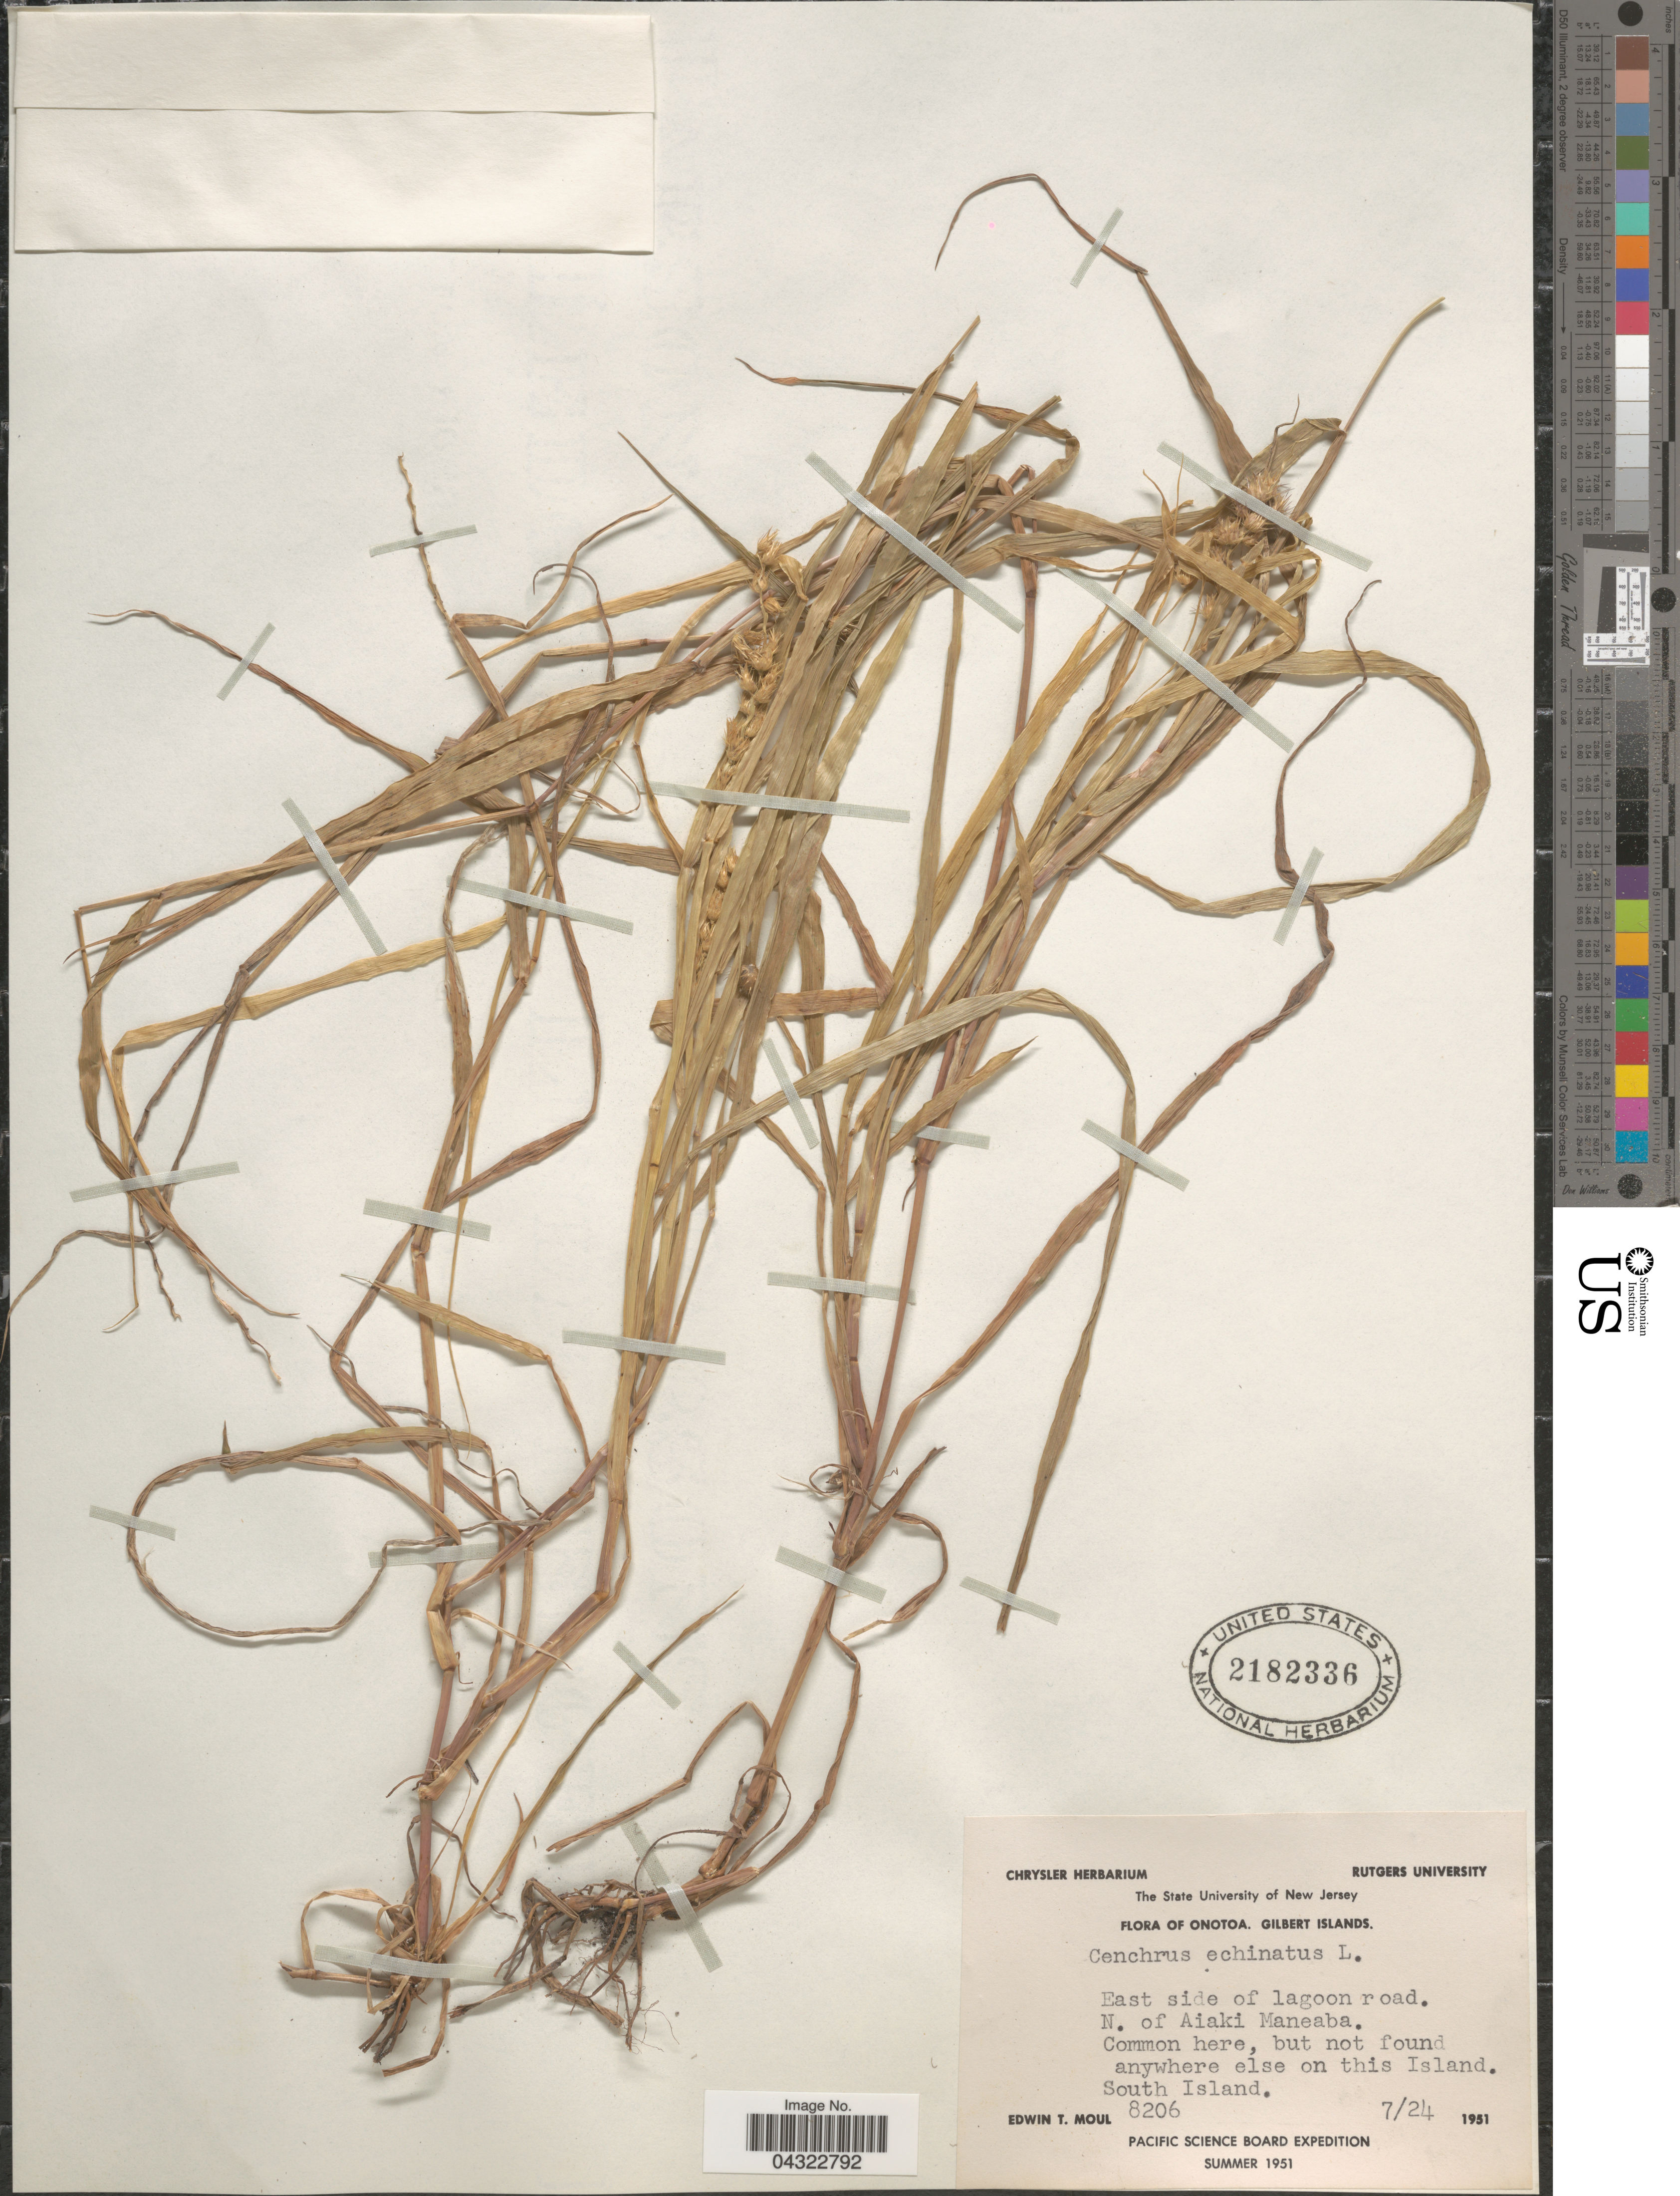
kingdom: Plantae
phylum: Tracheophyta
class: Liliopsida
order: Poales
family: Poaceae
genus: Cenchrus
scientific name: Cenchrus echinatus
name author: L.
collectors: E. T. Moul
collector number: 8206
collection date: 1951-07-24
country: Kiribati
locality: Onotoa. Gilbert Islands. East side of lagoon road. N. of Aiaki Maneaba. South Island. Pacific Science Board Expedition. Summer 1951.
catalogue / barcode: US 2182336